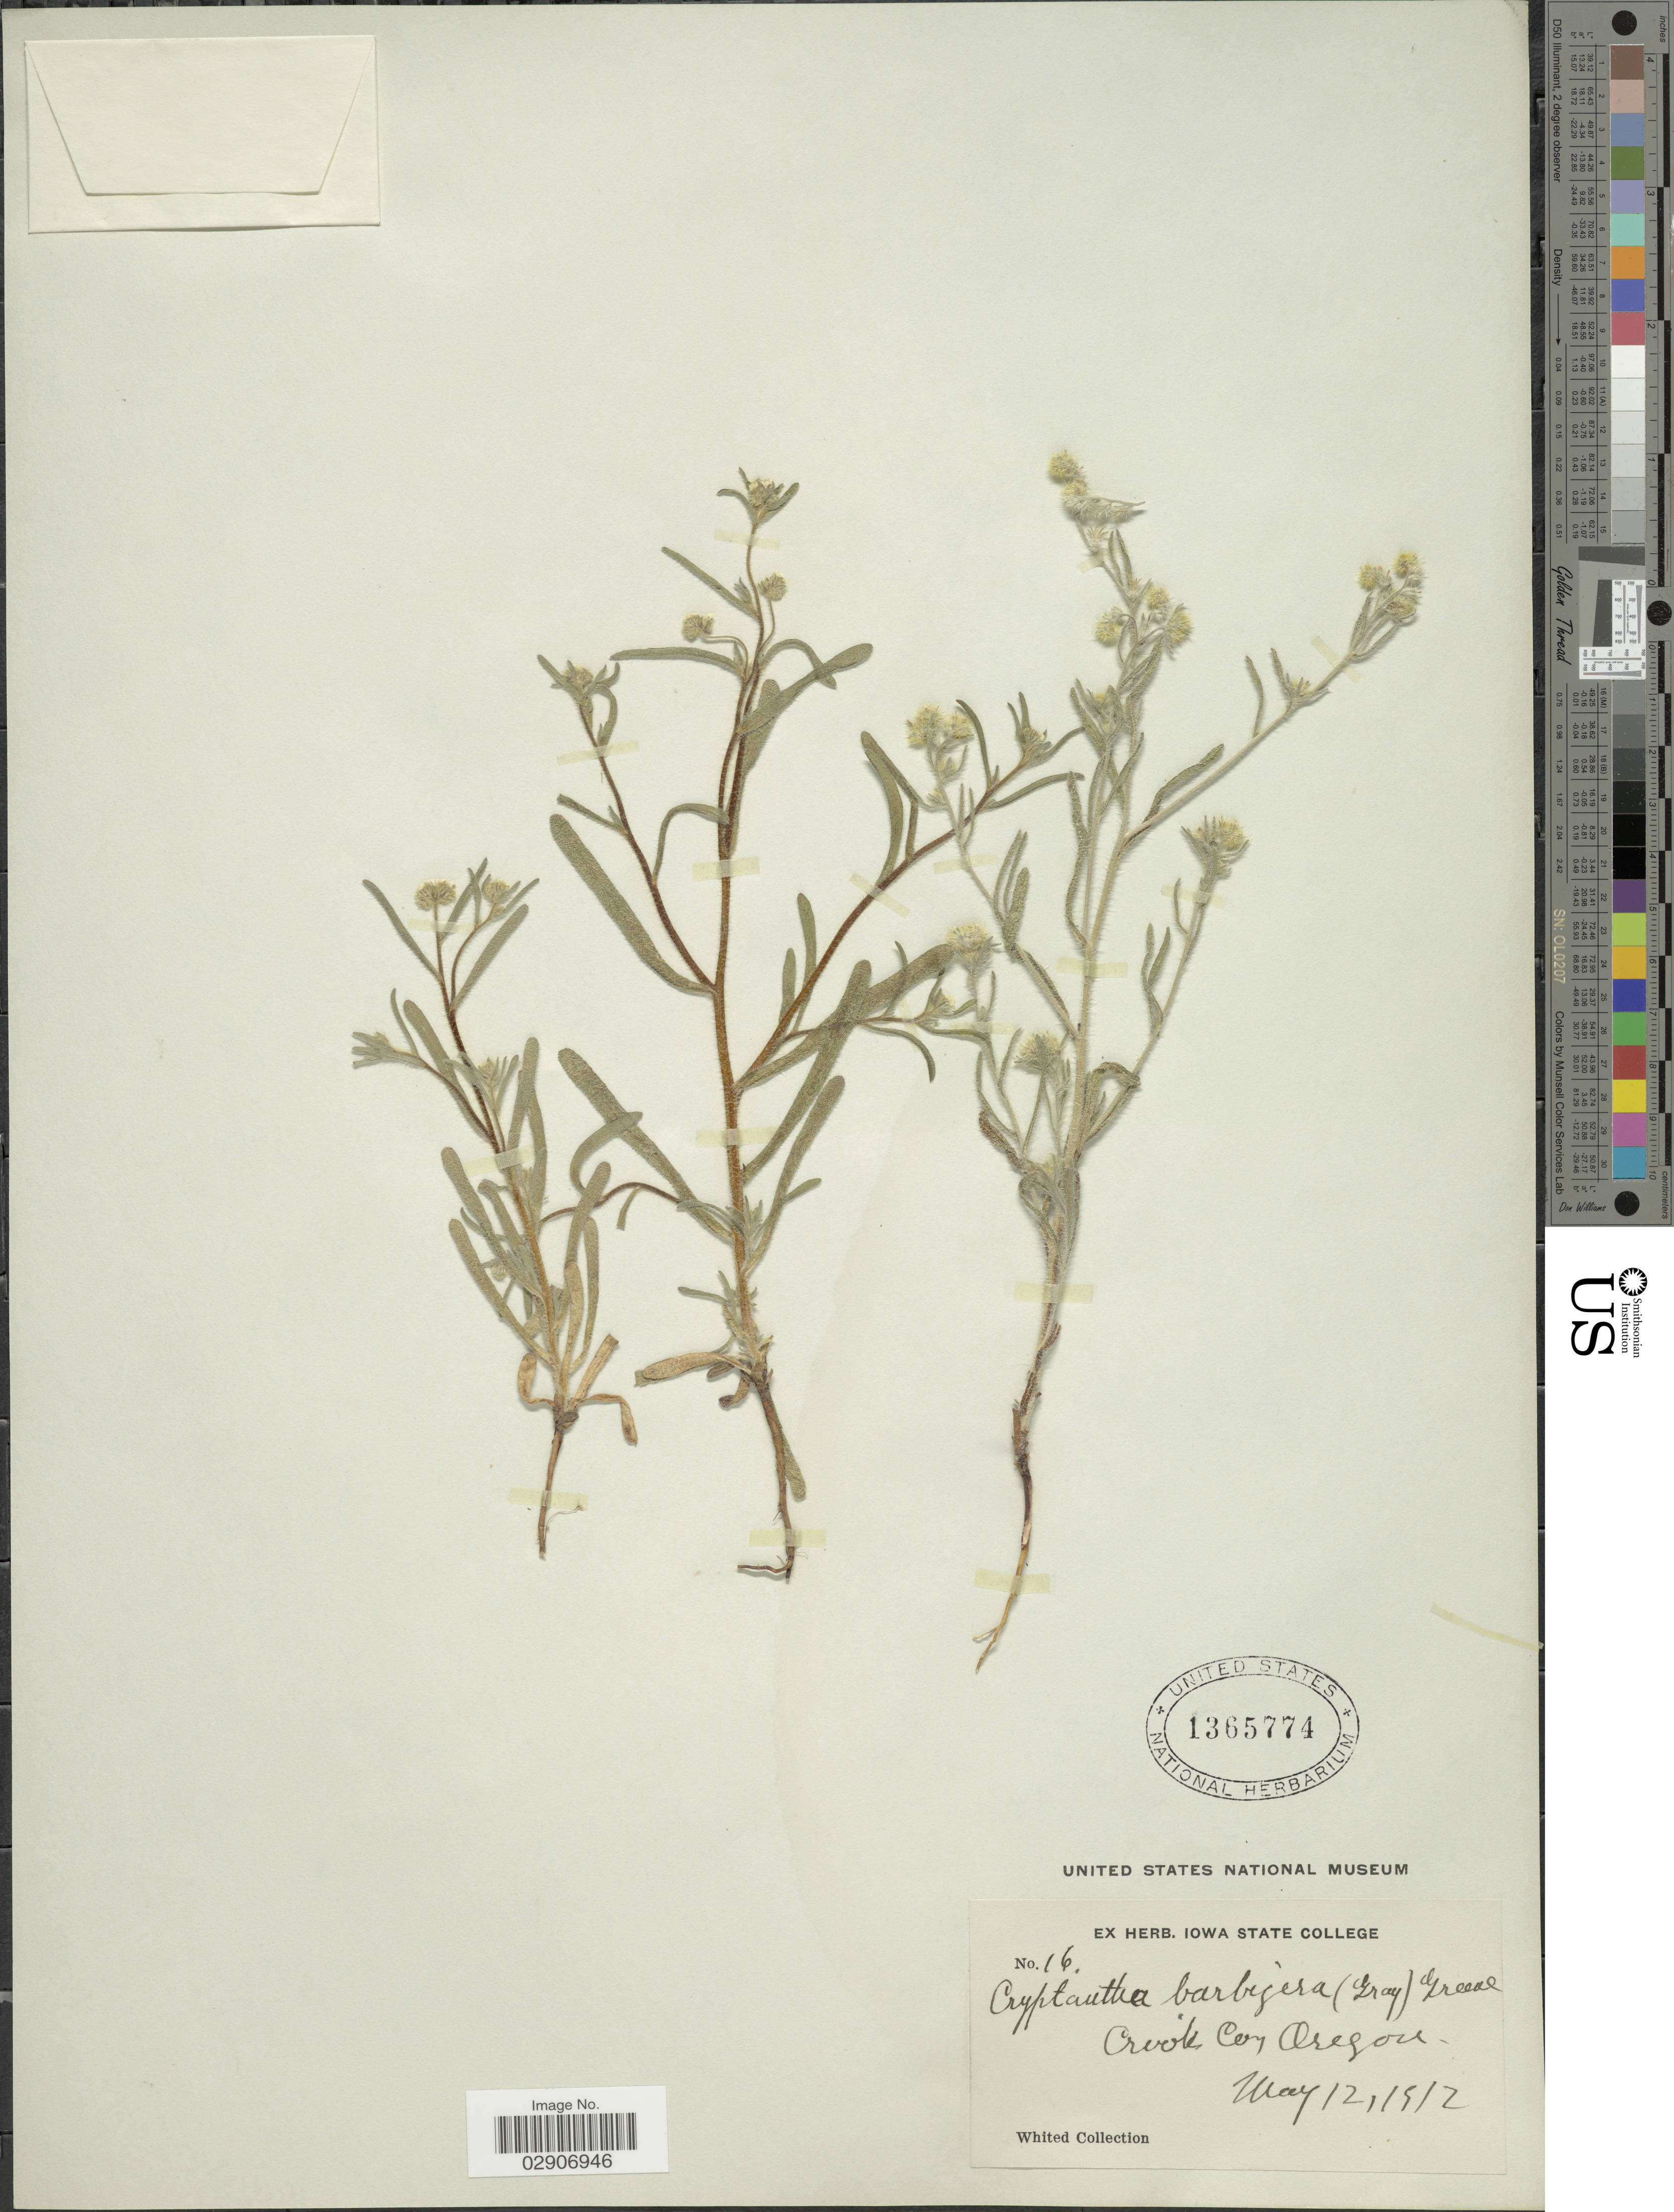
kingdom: Plantae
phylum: Tracheophyta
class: Magnoliopsida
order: Boraginales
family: Boraginaceae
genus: Cryptantha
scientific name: Cryptantha barbigera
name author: (A. Gray) Greene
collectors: Whited Collection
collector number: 16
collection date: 1912-05-12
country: United States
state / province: Oregon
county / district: Crook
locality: Crook Co.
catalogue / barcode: US 1365774